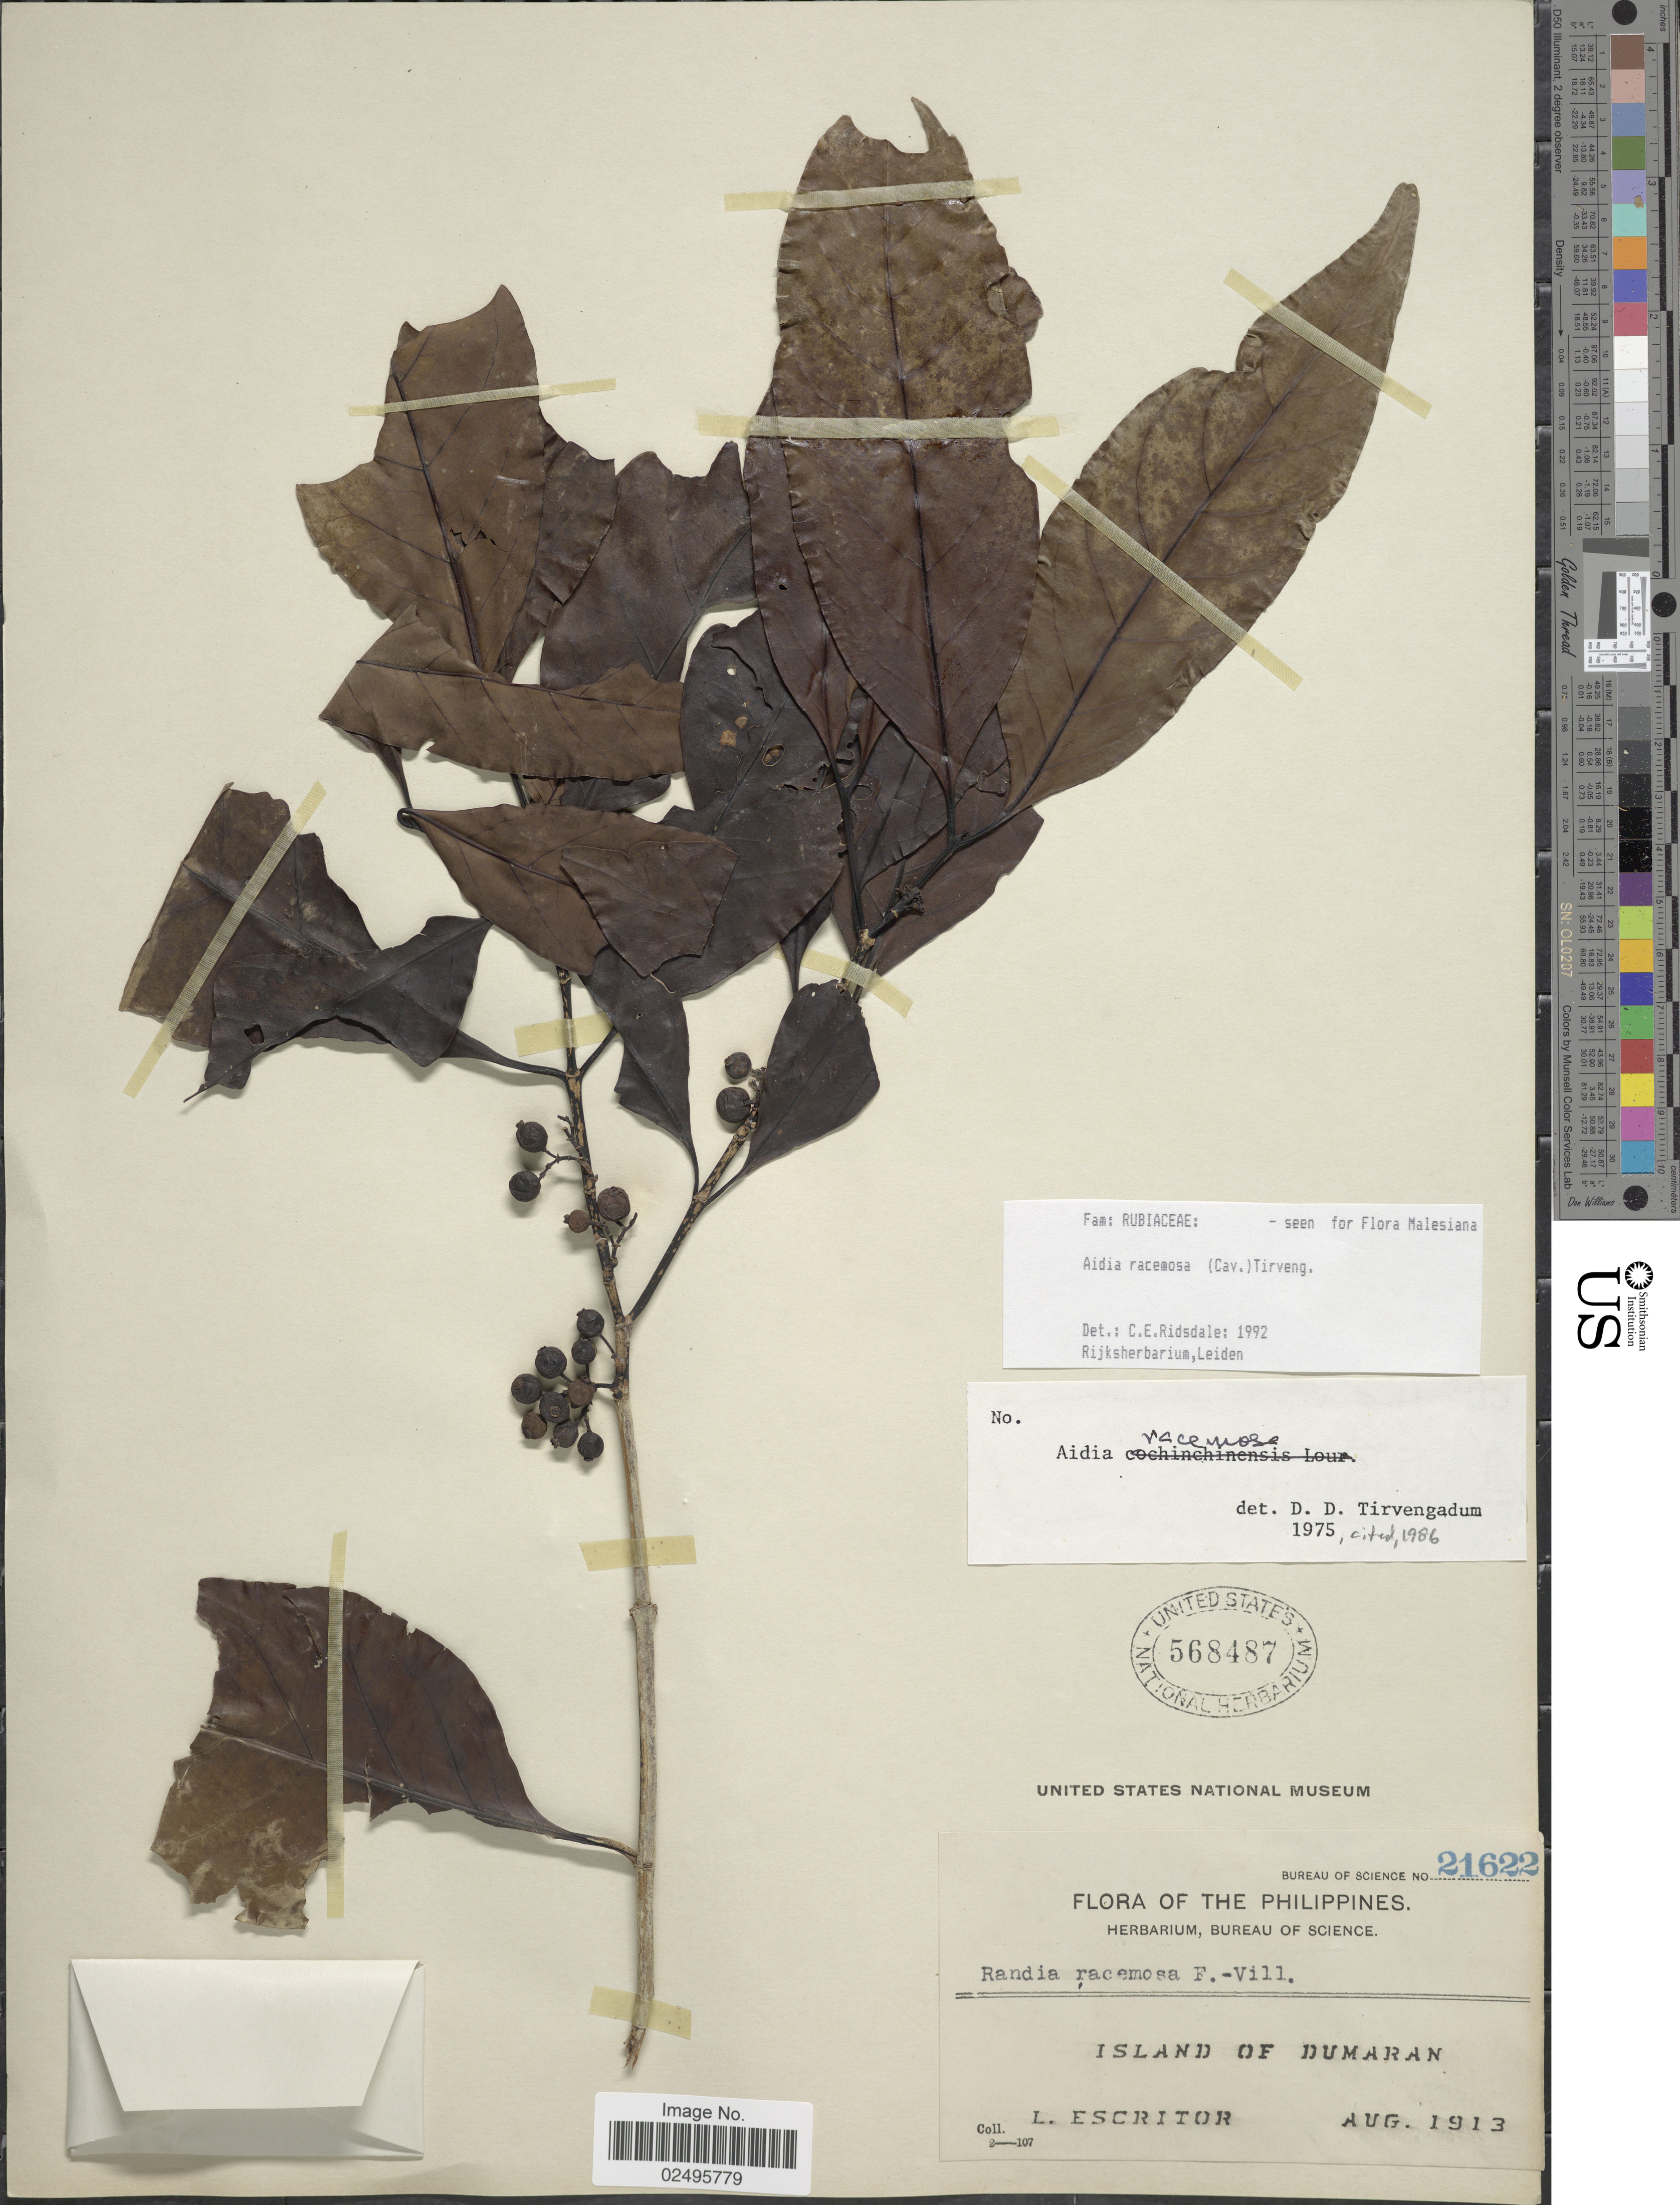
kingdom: Plantae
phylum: Tracheophyta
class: Magnoliopsida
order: Gentianales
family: Rubiaceae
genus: Aidia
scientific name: Aidia racemosa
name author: (Cav.) Tirv.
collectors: L. Escritor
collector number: Bureau of Science 21622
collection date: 1913-08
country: Philippines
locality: Island of Dumaran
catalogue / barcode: US 568487